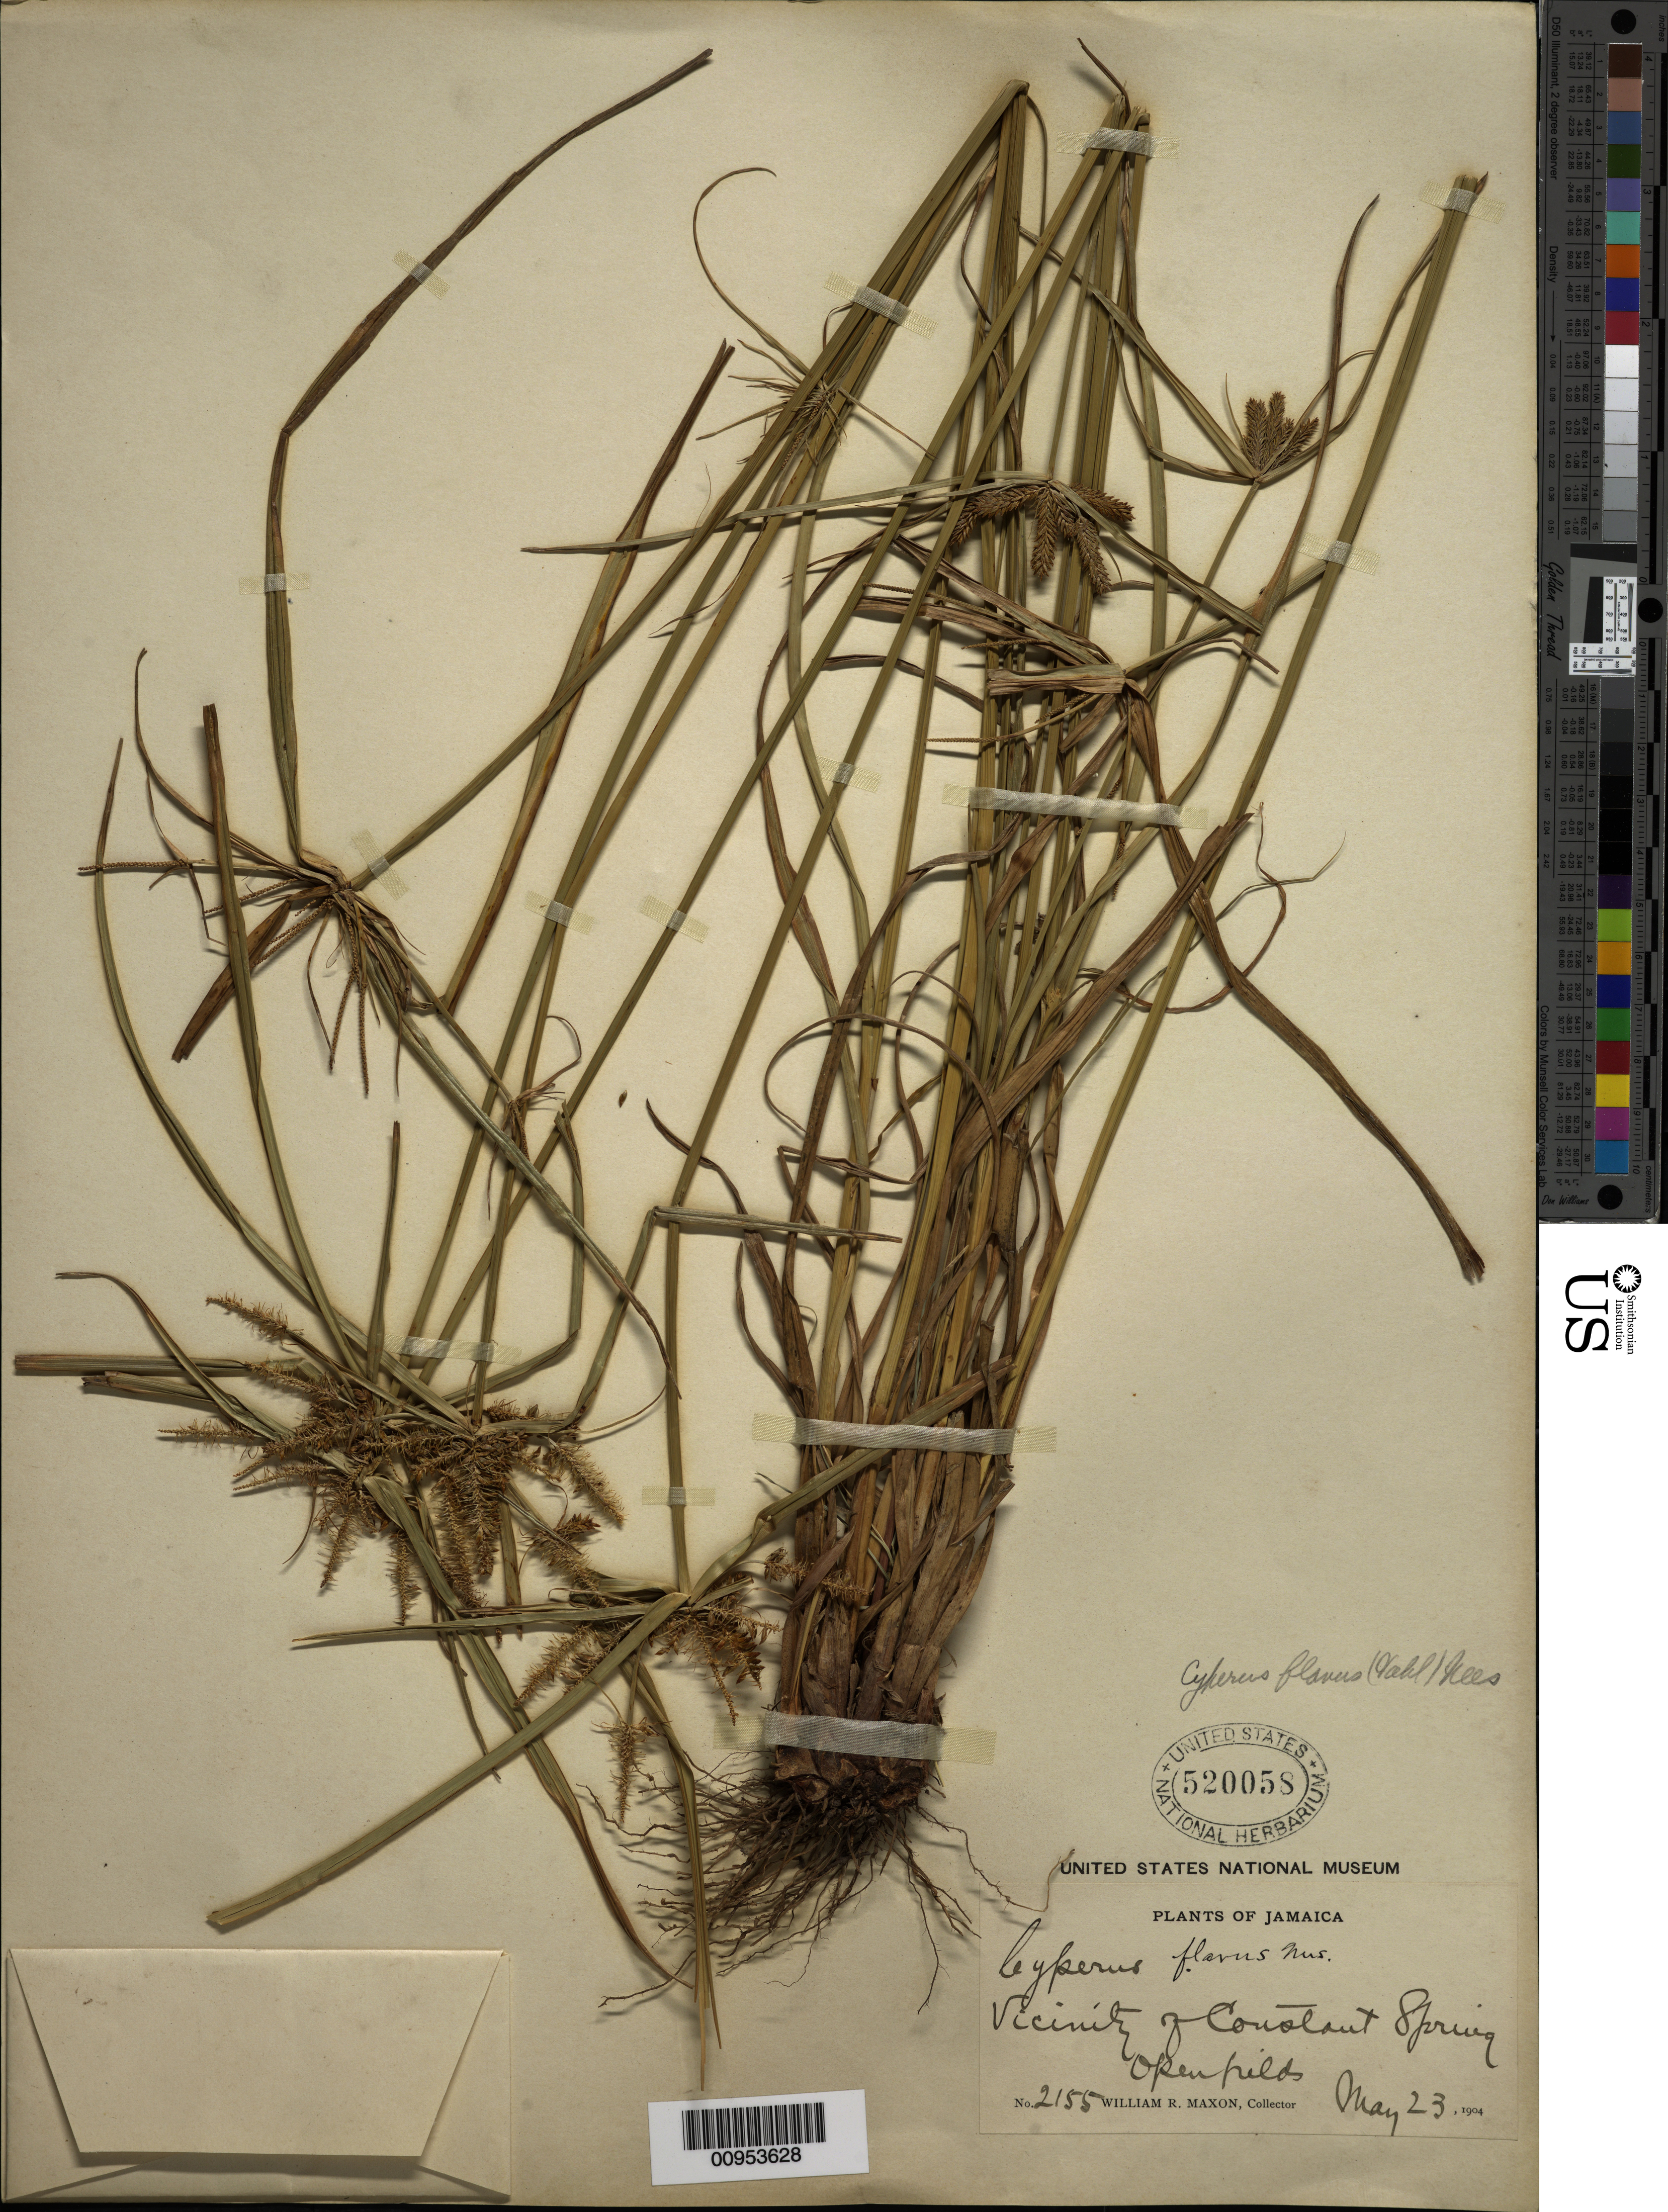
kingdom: Plantae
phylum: Tracheophyta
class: Liliopsida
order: Poales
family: Cyperaceae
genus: Cyperus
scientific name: Cyperus aggregatus var. aggregatus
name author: (Willd.) Endl.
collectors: W. R. Maxon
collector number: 2155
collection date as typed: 23 May 1904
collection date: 1904-05-23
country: Jamaica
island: Jamaica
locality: Vicinity of Constant Spring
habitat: Open fields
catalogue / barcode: US 520058